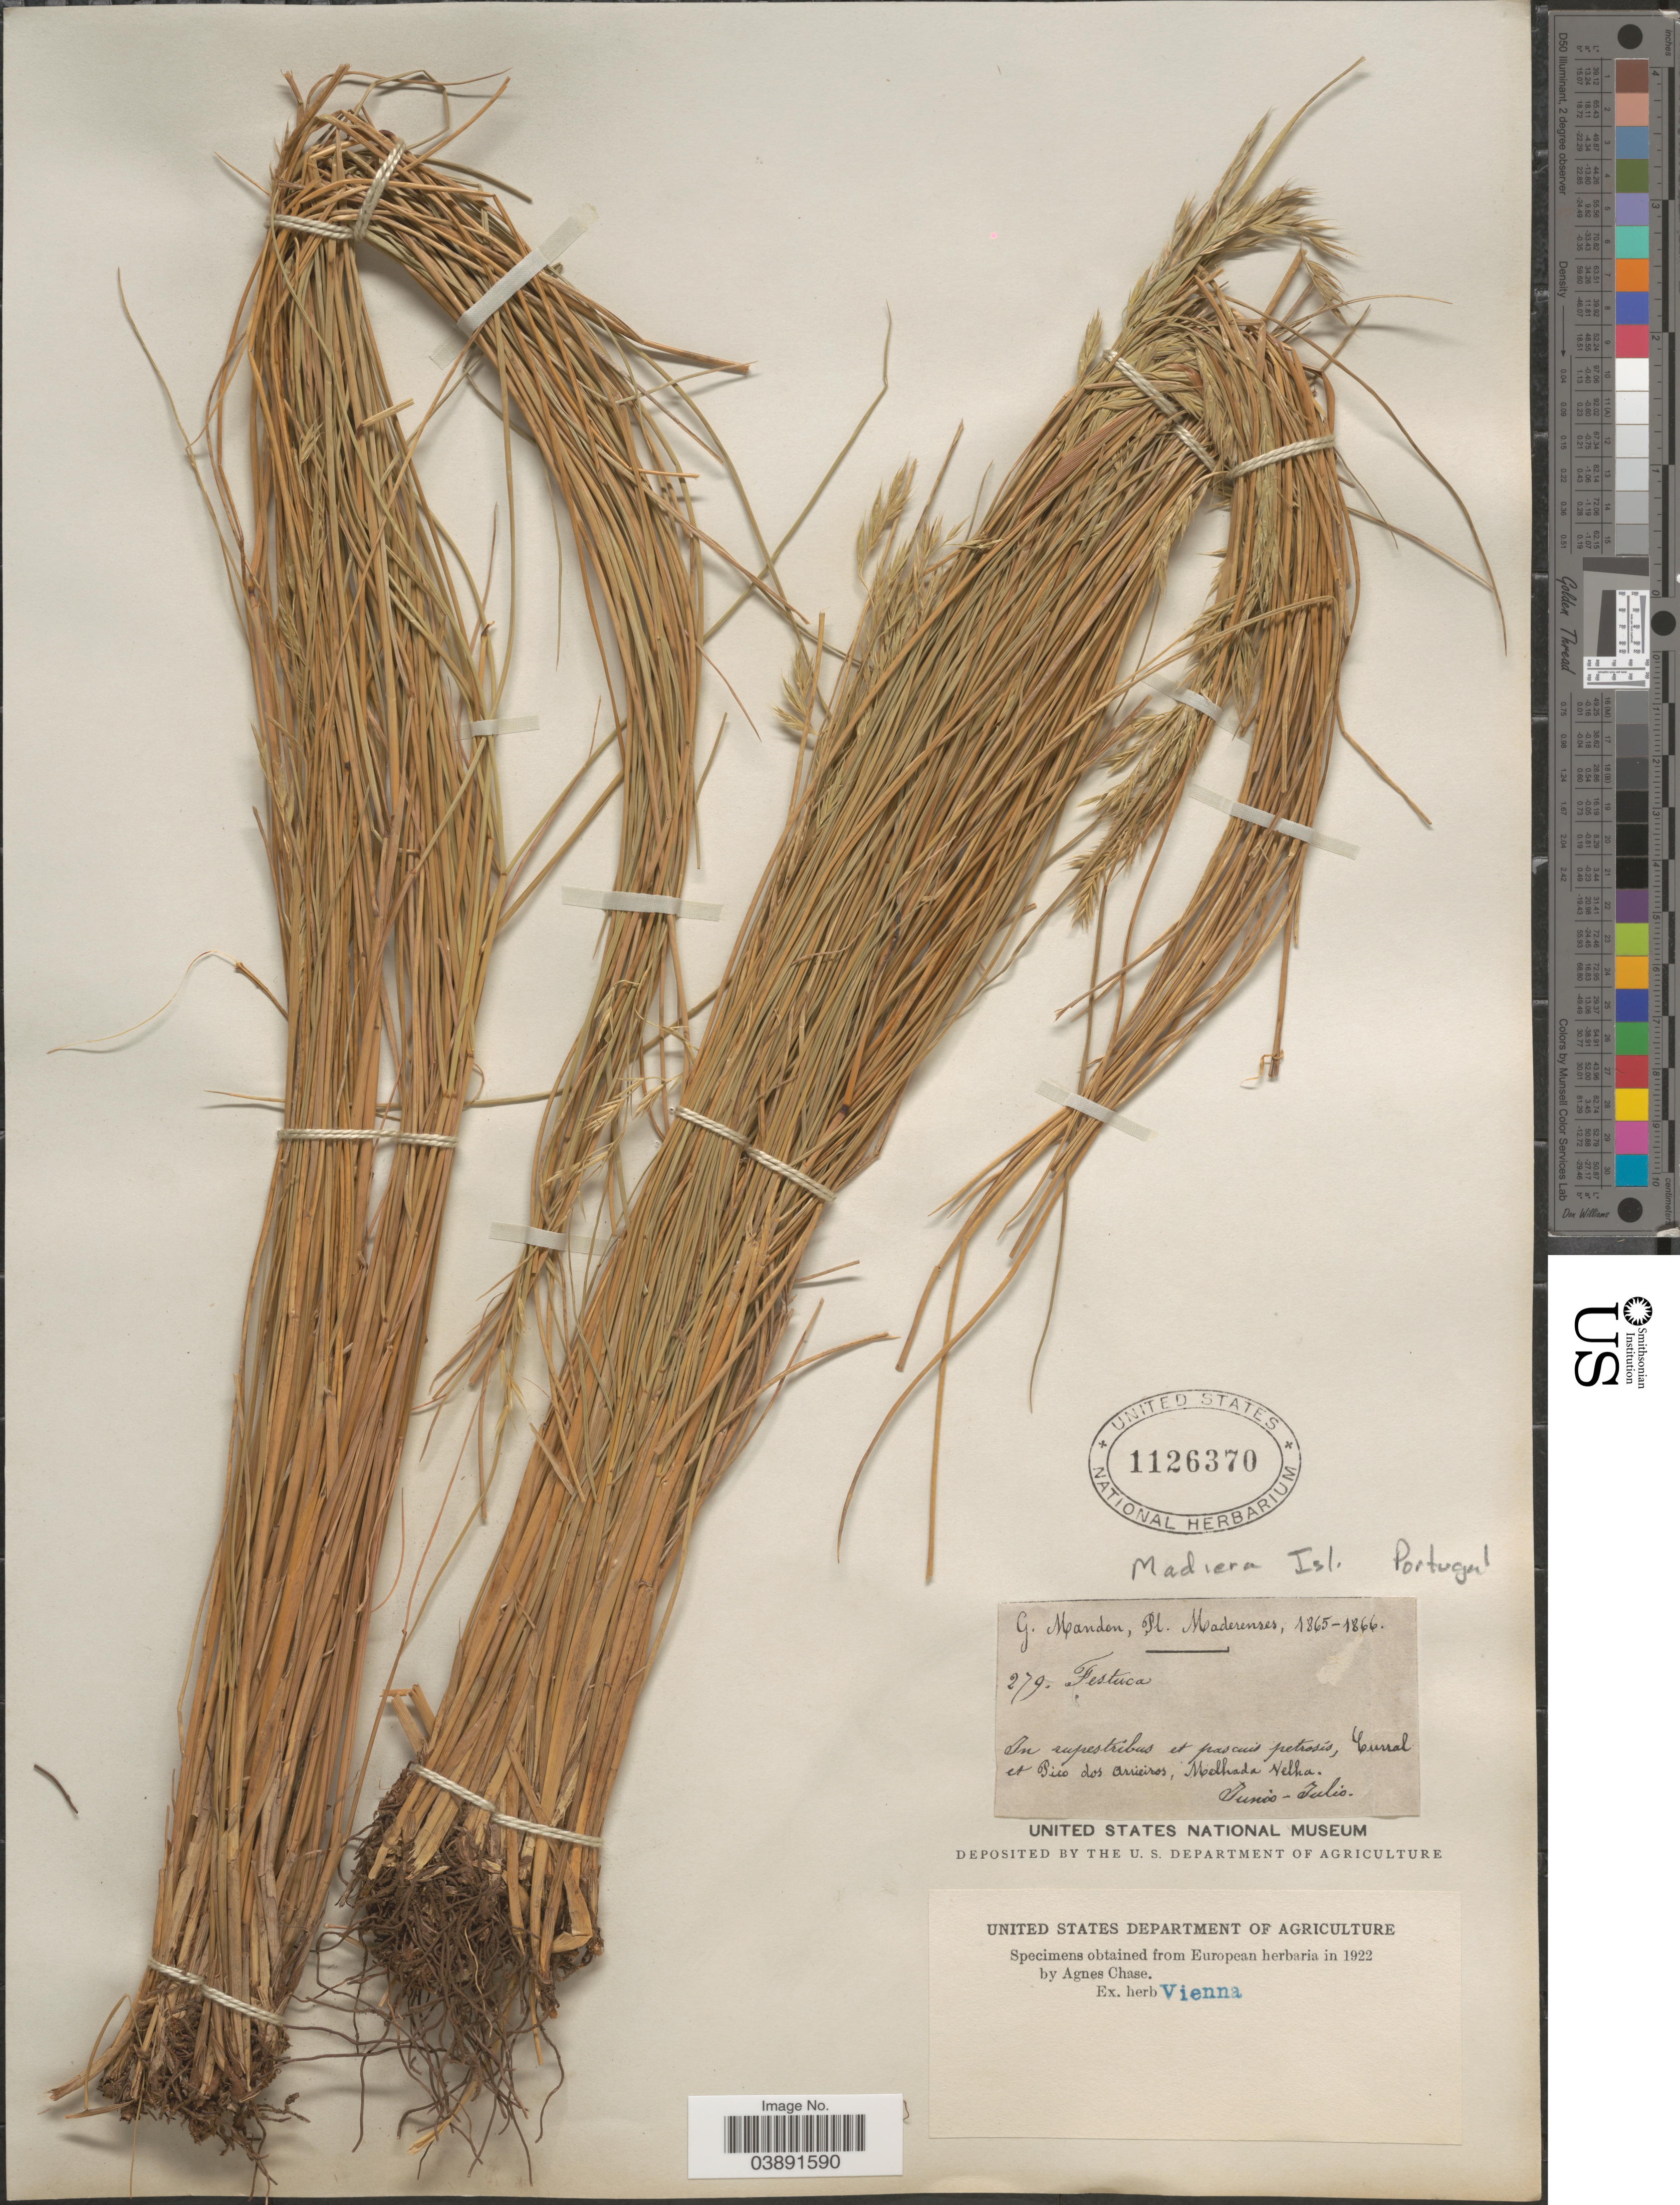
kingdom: Plantae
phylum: Tracheophyta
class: Liliopsida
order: Poales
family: Poaceae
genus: Festuca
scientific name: Festuca sp.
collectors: G. Mandon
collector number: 279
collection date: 1865/1866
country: Portugal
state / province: Madeira (Aut. Reg.)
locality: Madiera Isl. In rupestribus et pascuis petrosis, Curral et Pico dos Arrieiros, Melhada Velha.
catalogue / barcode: US 1126370